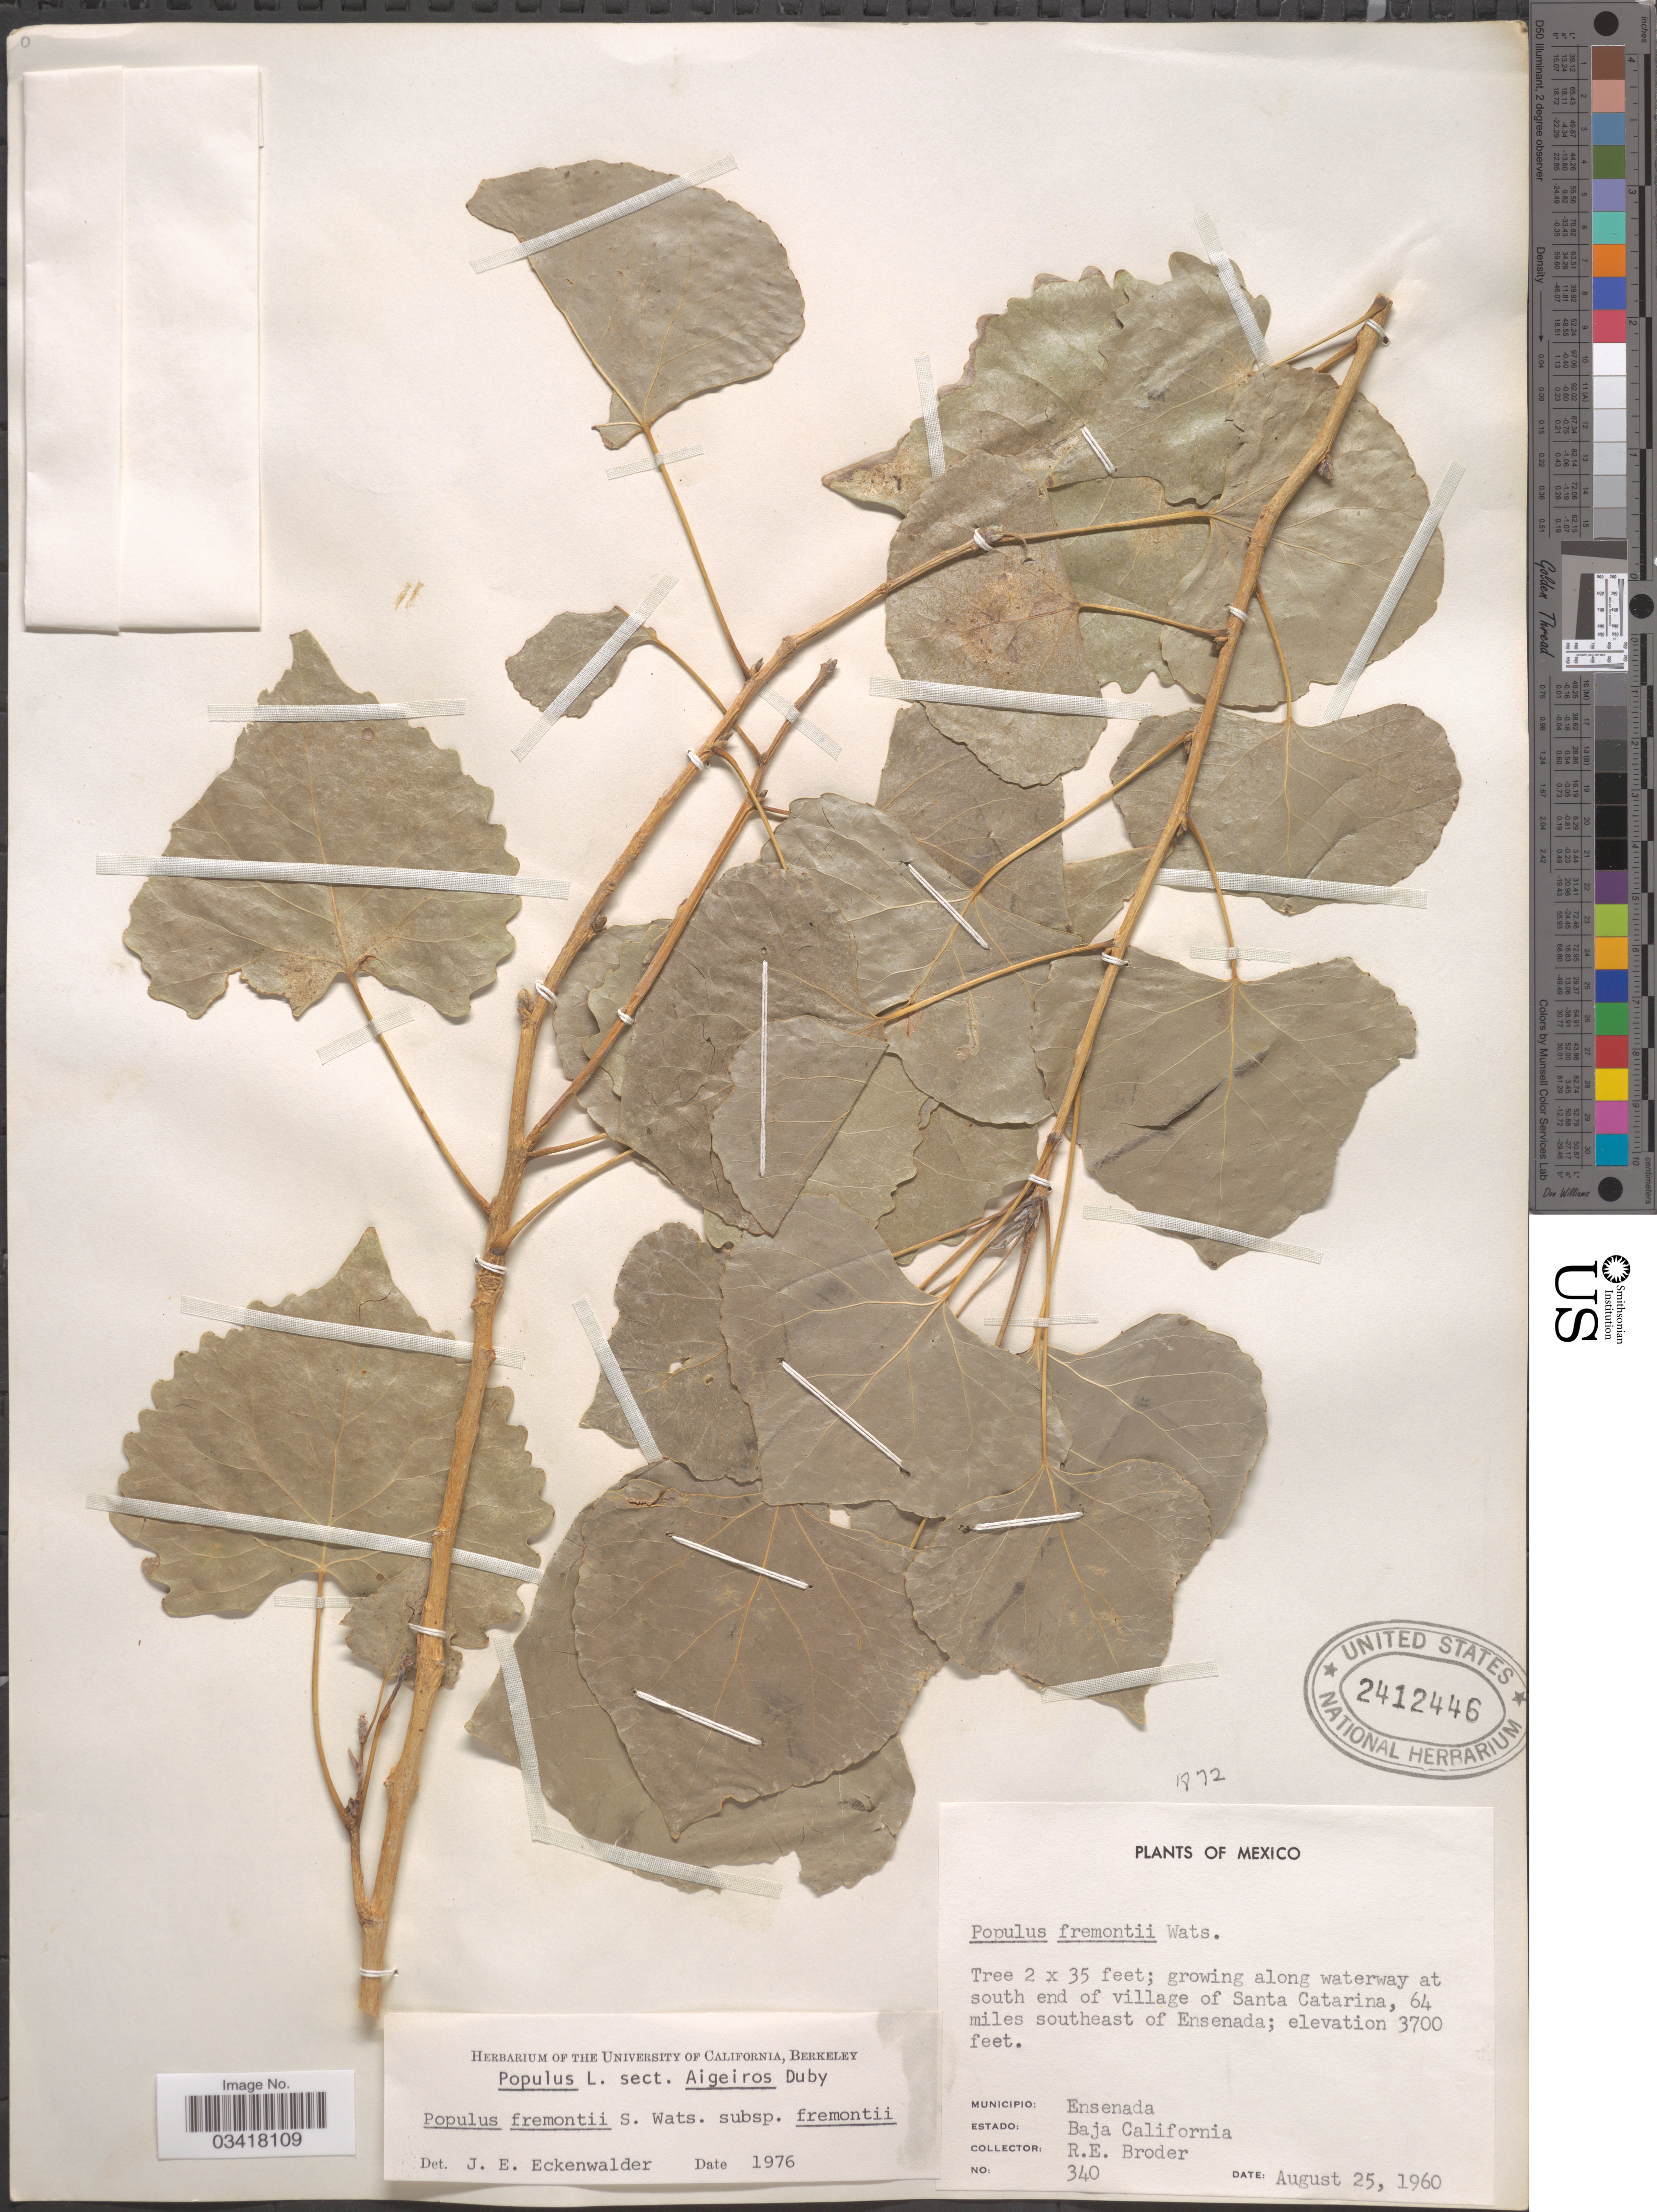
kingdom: Plantae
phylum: Tracheophyta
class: Magnoliopsida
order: Malpighiales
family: Salicaceae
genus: Populus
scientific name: Populus fremontii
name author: S. Watson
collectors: R. Broder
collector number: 340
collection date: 1960-08-25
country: Mexico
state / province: Baja California Norte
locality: Along waterway at south end of village of Santa Catarina, 64 miles southeast of Ensenada. Municipio: Ensenada.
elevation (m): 1128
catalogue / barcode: US 2412446